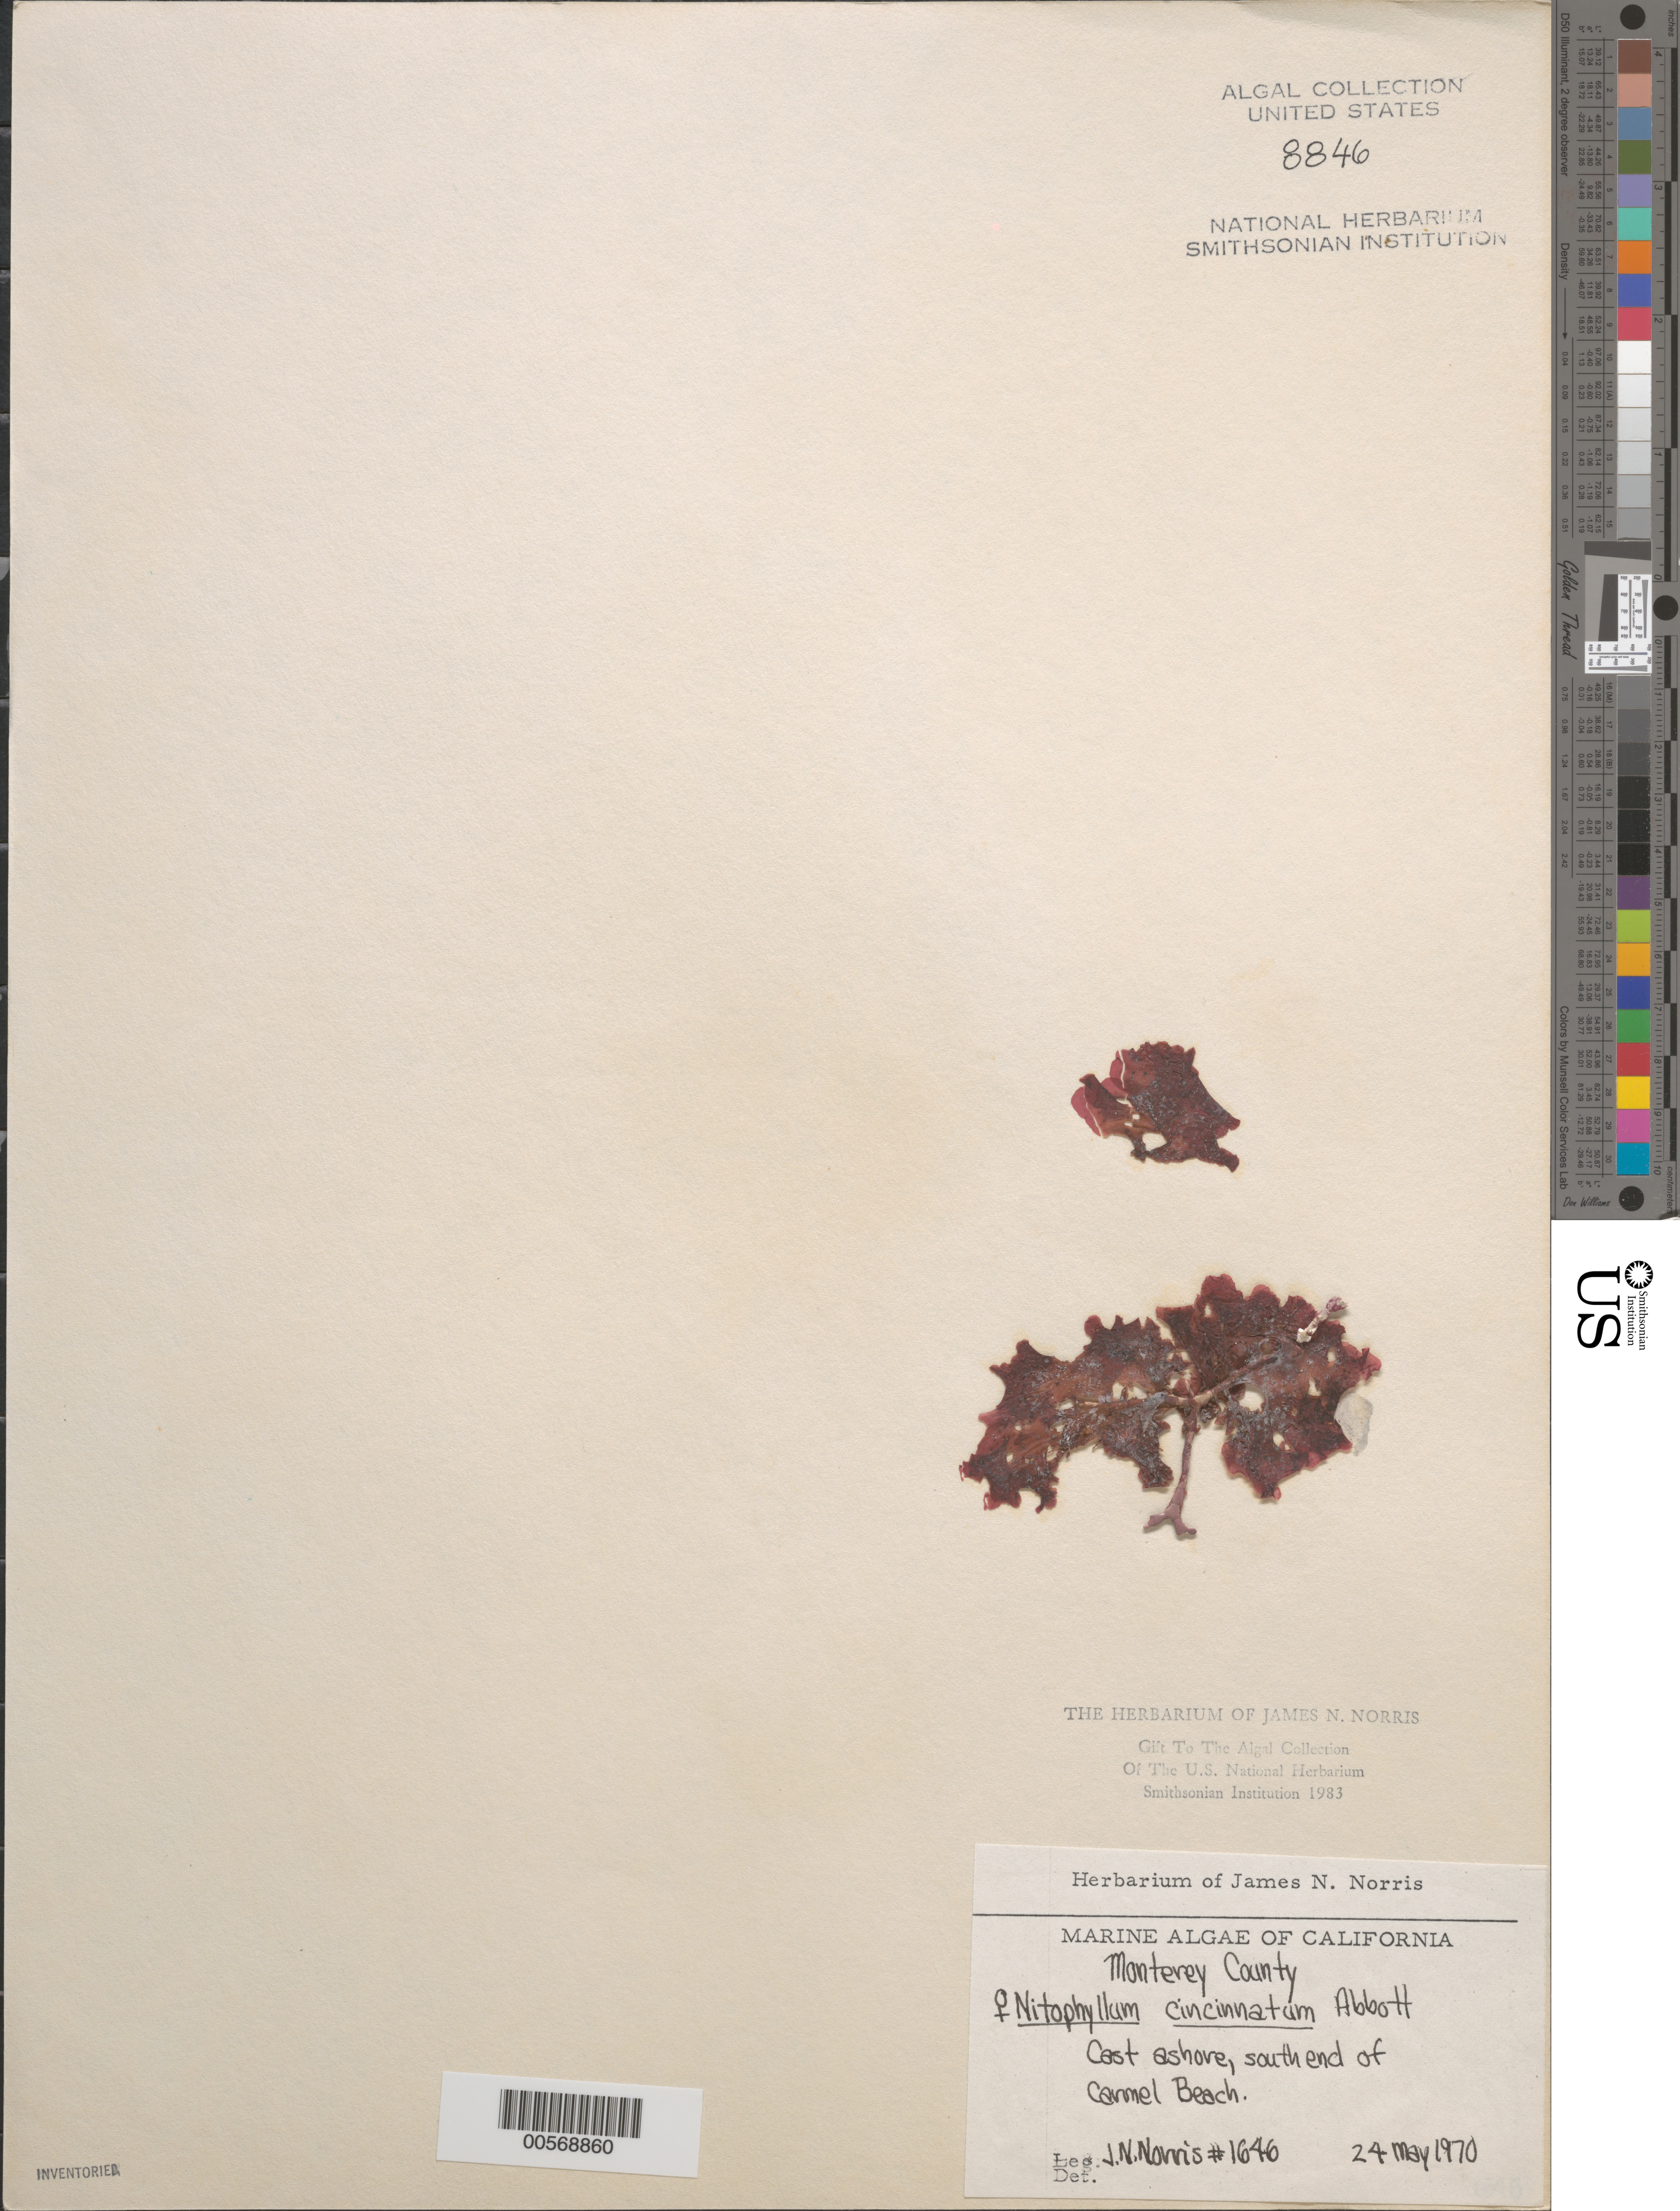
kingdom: Plantae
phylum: Rhodophyta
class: Florideophyceae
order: Ceramiales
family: Delesseriaceae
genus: Nitophyllum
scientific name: Nitophyllum cincinnatum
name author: I.A. Abbott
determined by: Norris, James N.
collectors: J. N. Norris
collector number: JN-1646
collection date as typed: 24 May 1970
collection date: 1970-05-24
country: United States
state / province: California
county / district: Monterey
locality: Carmel Beach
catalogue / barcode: US 8846